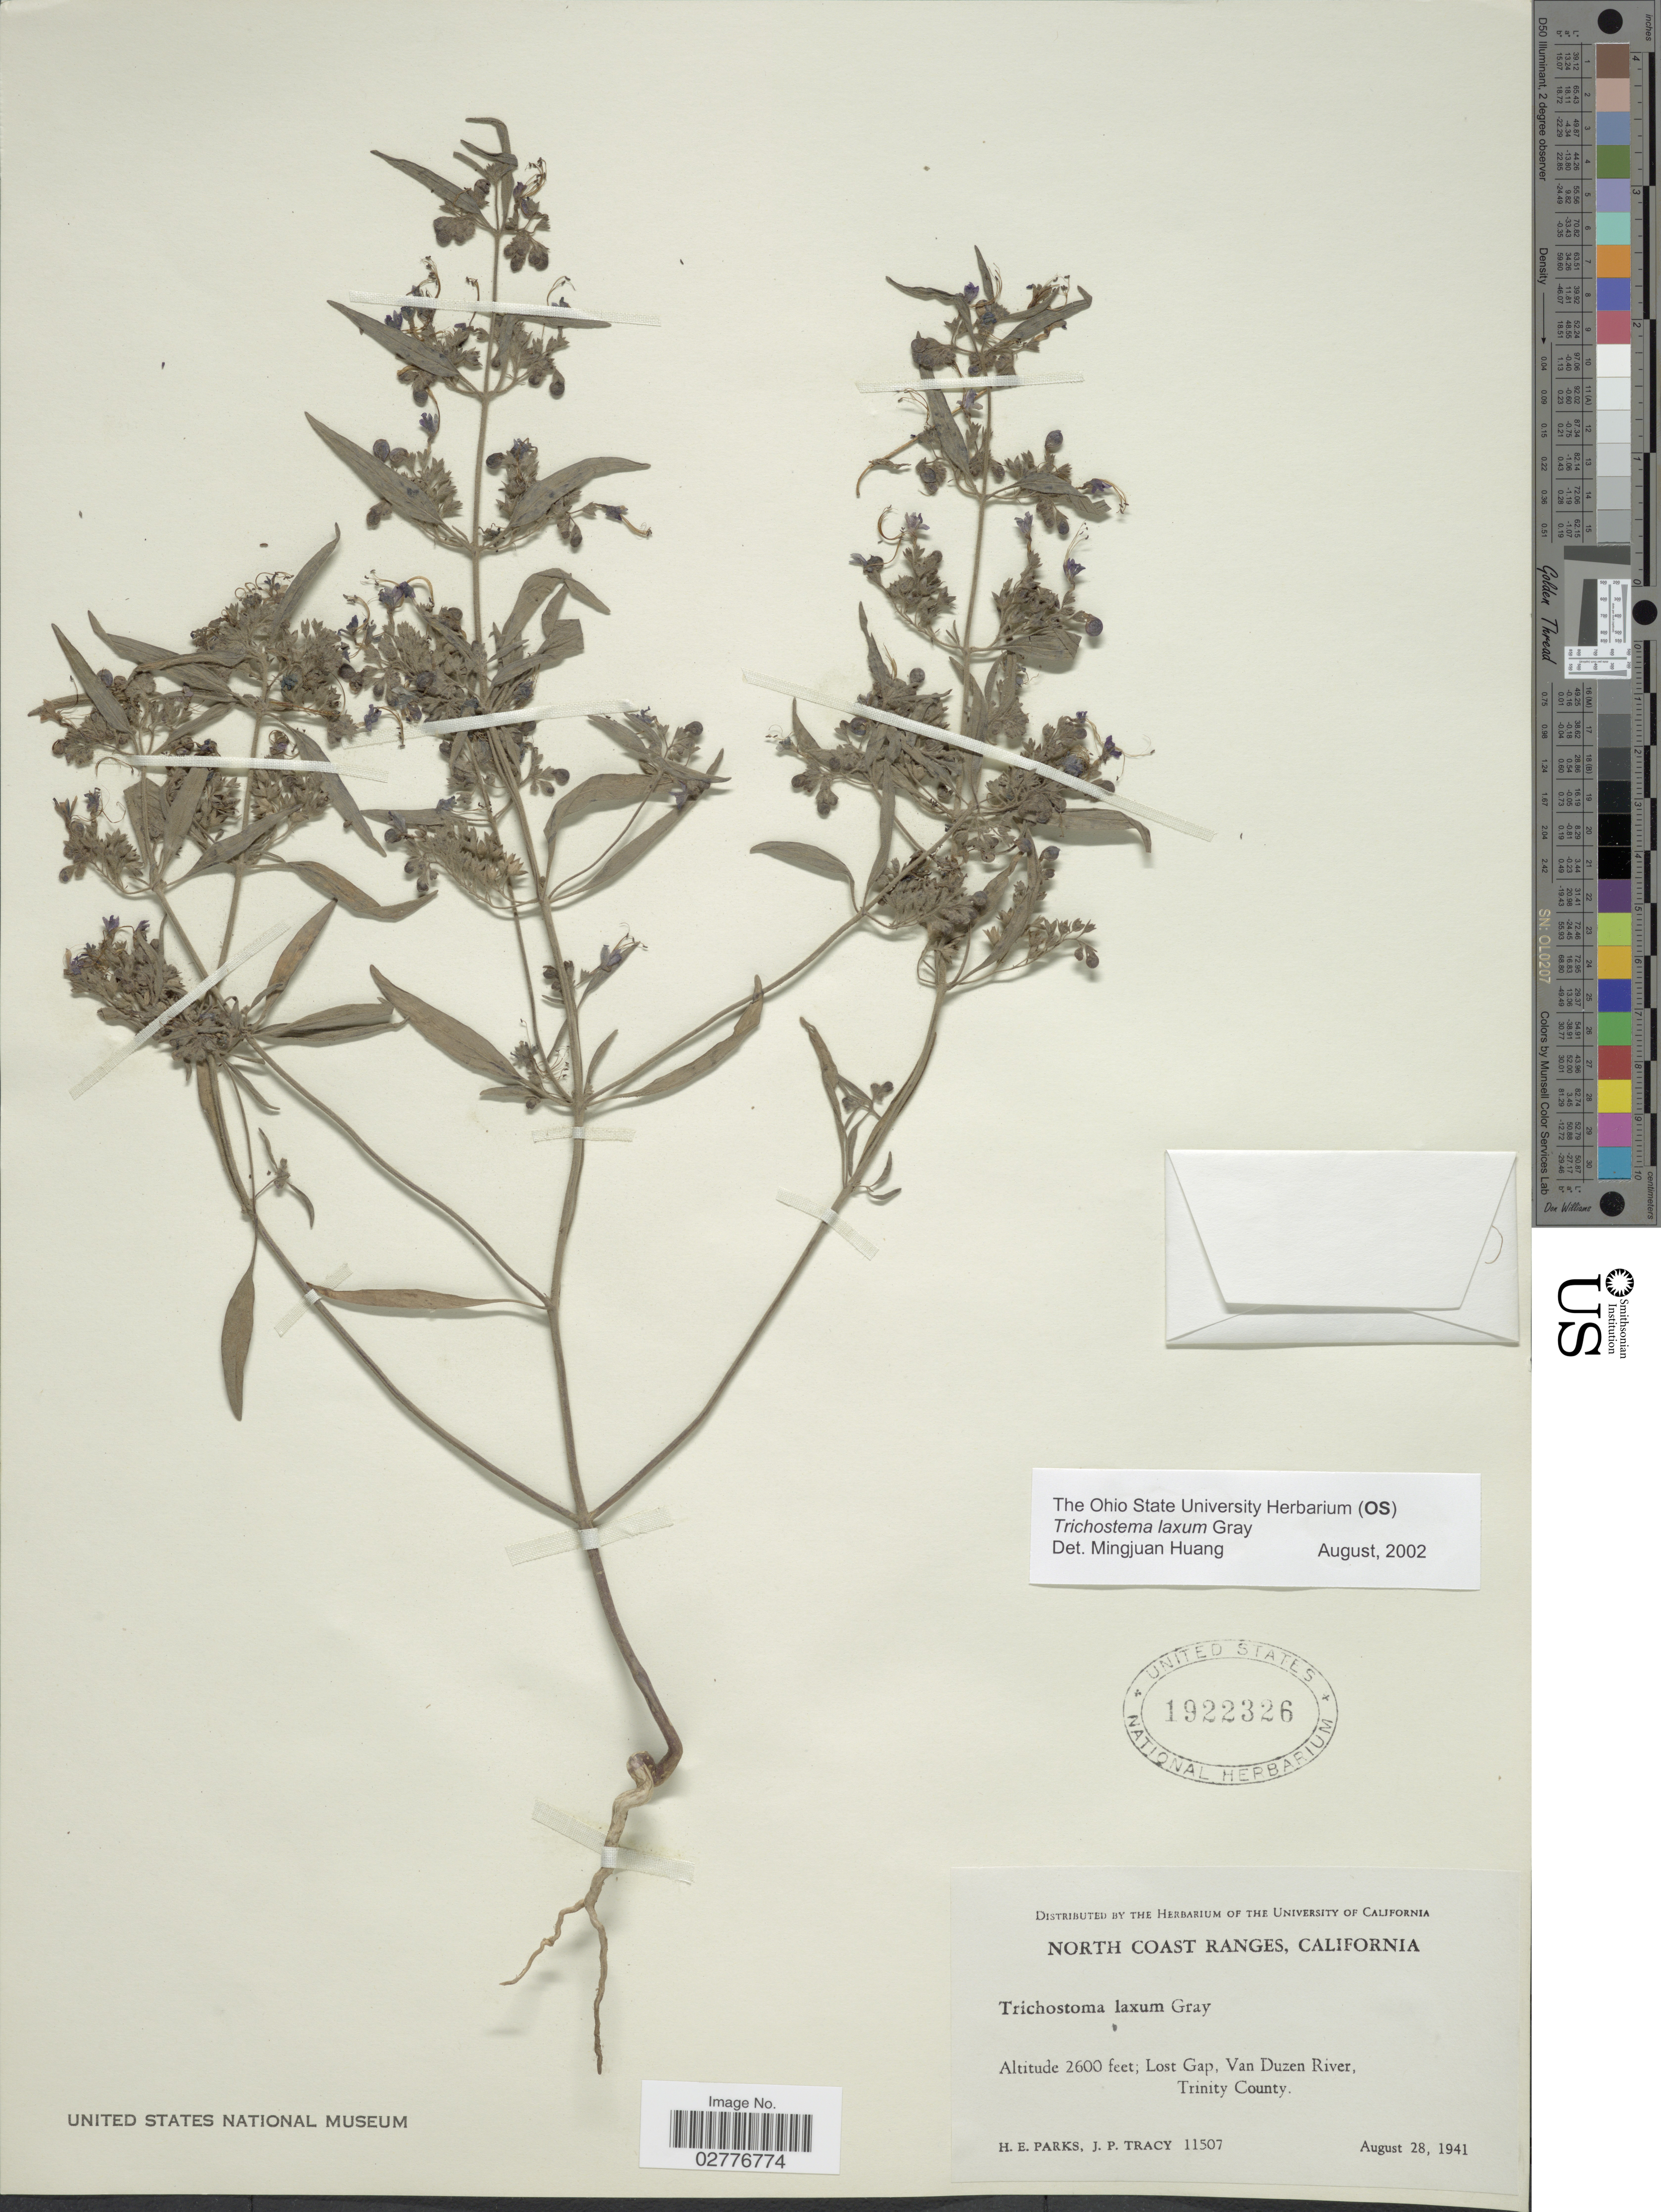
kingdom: Plantae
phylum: Tracheophyta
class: Magnoliopsida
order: Lamiales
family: Lamiaceae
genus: Trichostema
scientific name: Trichostema laxum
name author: A. Gray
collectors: H. E. Parks & J. Tracy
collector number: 11507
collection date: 1941-08-28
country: United States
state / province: California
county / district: Trinity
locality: North Coast Ranges. Lost Gap, Van Duzen River, Trinity County.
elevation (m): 792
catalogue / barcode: US 1922326